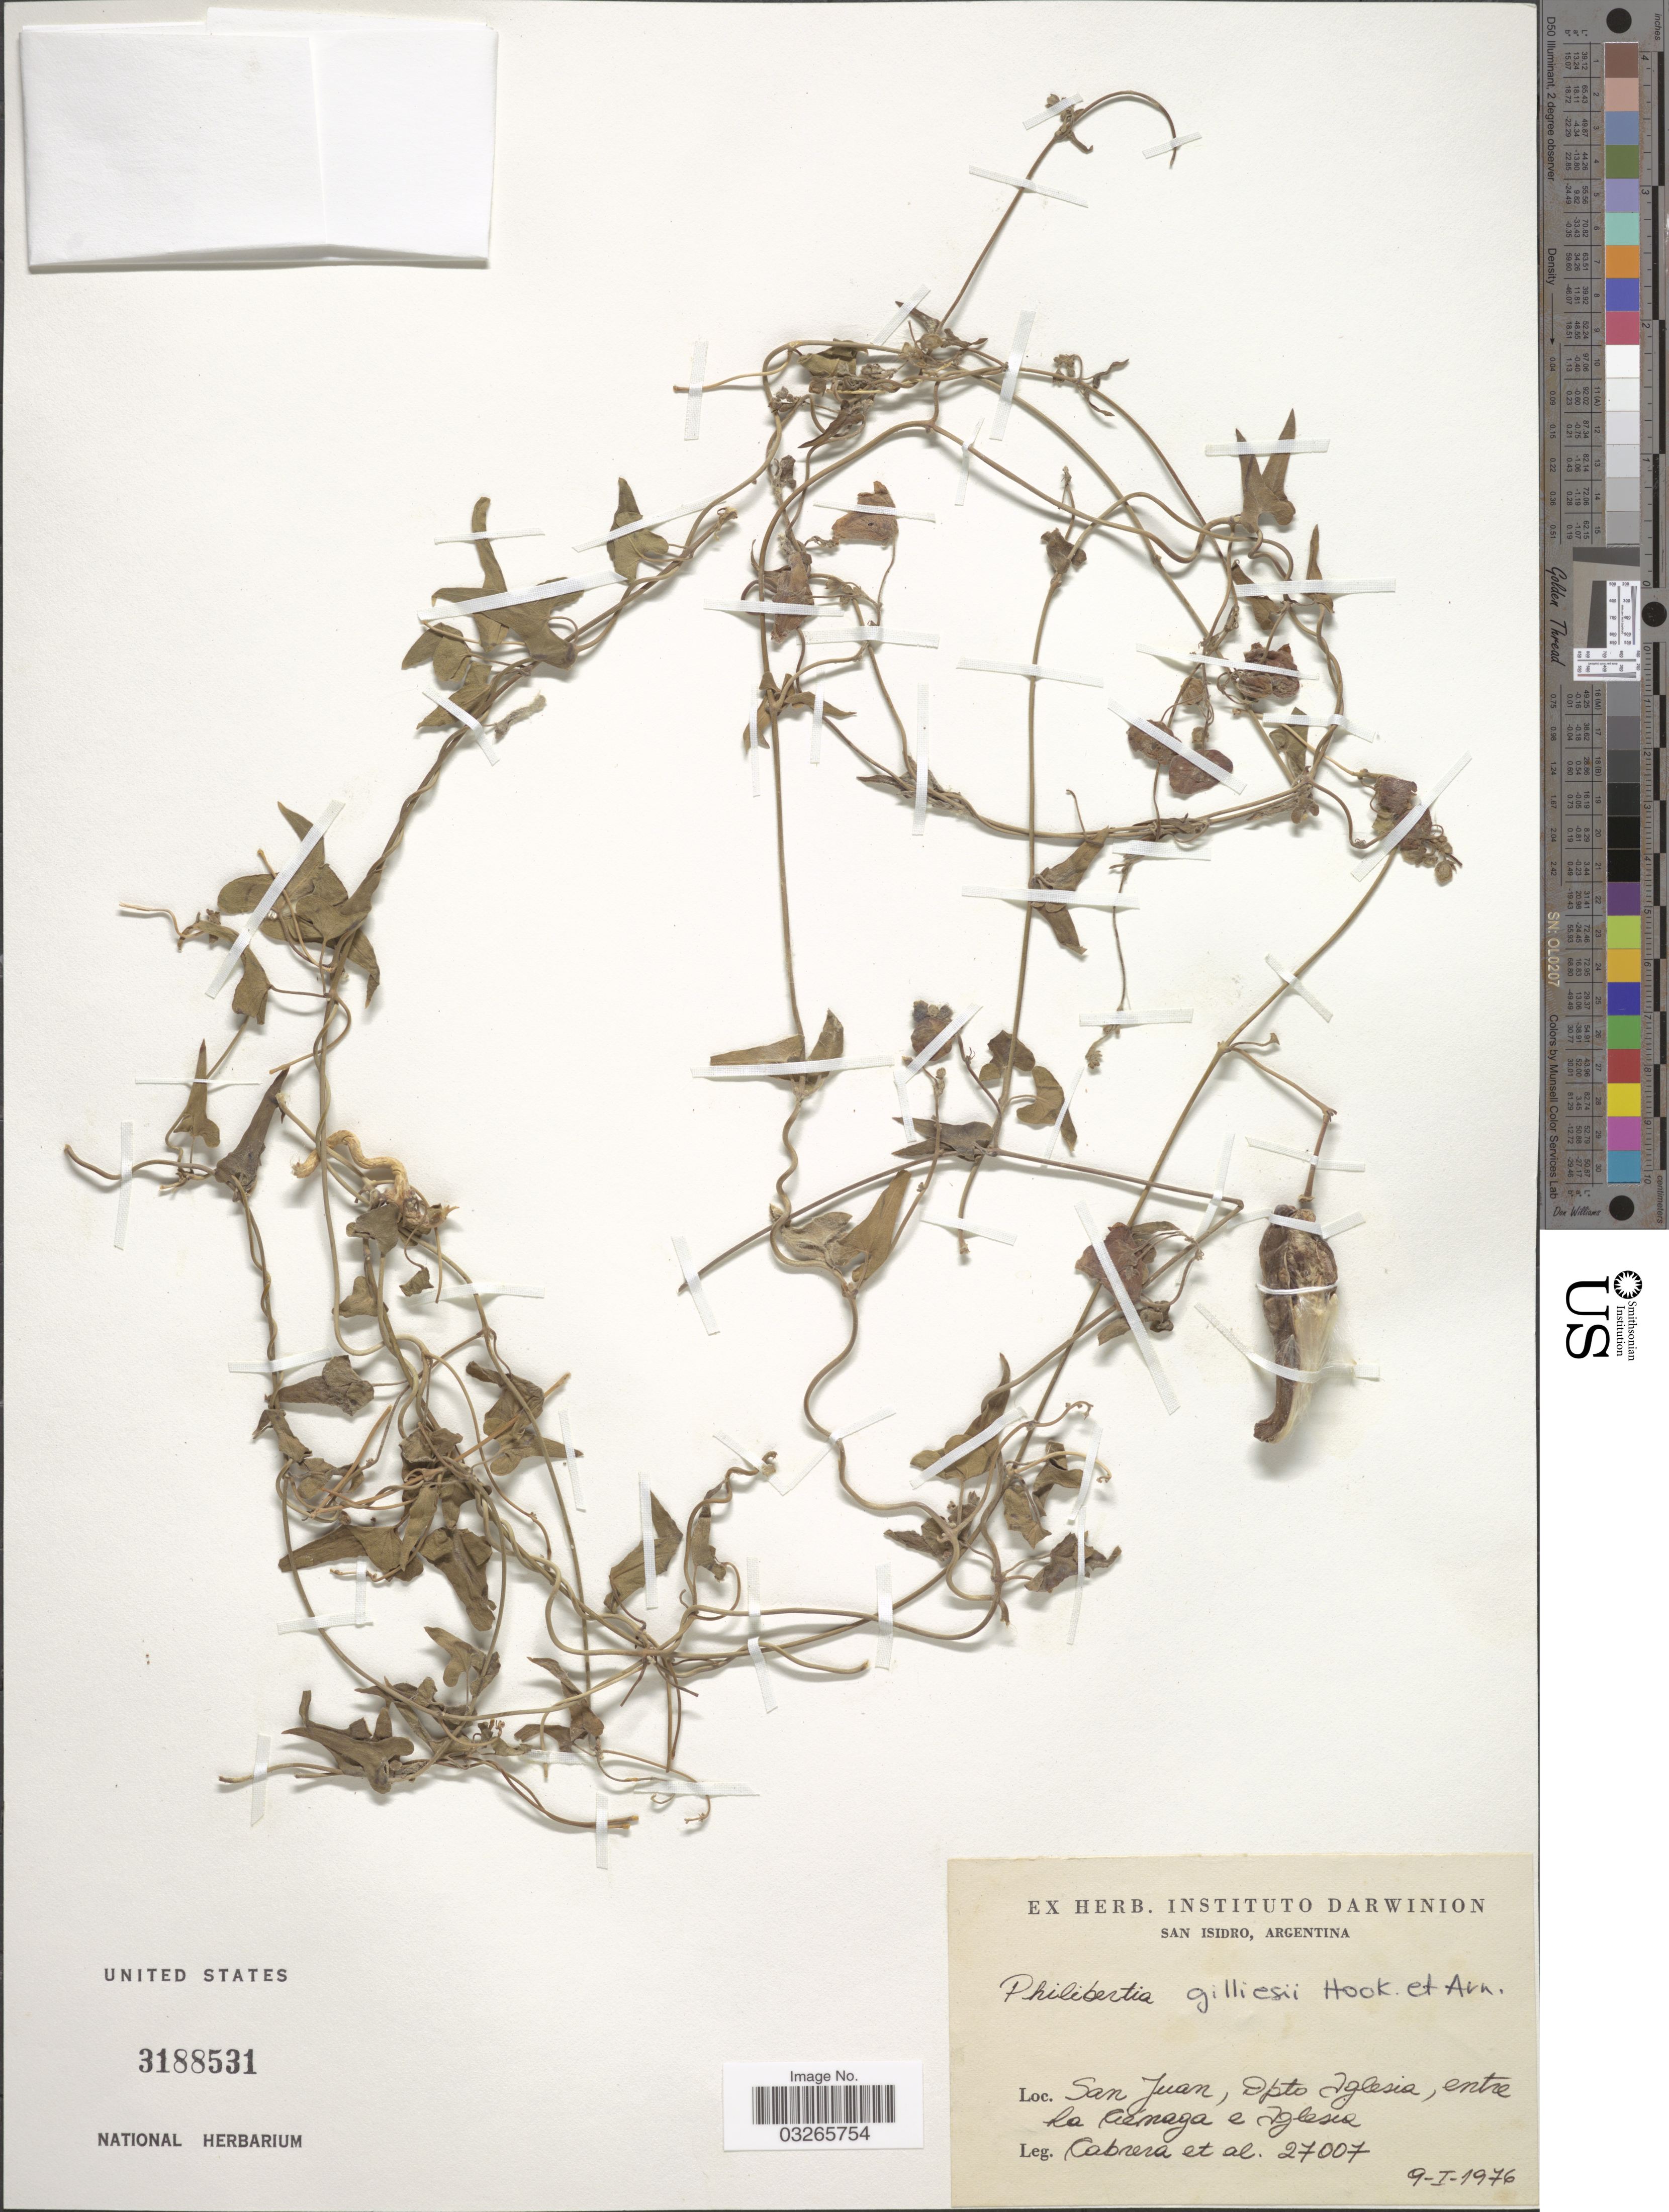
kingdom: Plantae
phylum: Tracheophyta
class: Magnoliopsida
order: Gentianales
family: Apocynaceae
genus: Sarcostemma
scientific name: Sarcostemma gilliesii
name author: (Hook. & Arn.) Decne.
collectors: Cabrera, -- & et al.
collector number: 27007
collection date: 1976-01-09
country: Argentina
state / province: San Juan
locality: Dpto. Iglesia, entre La Ciénaga e Iglesia.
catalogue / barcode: US 3188531